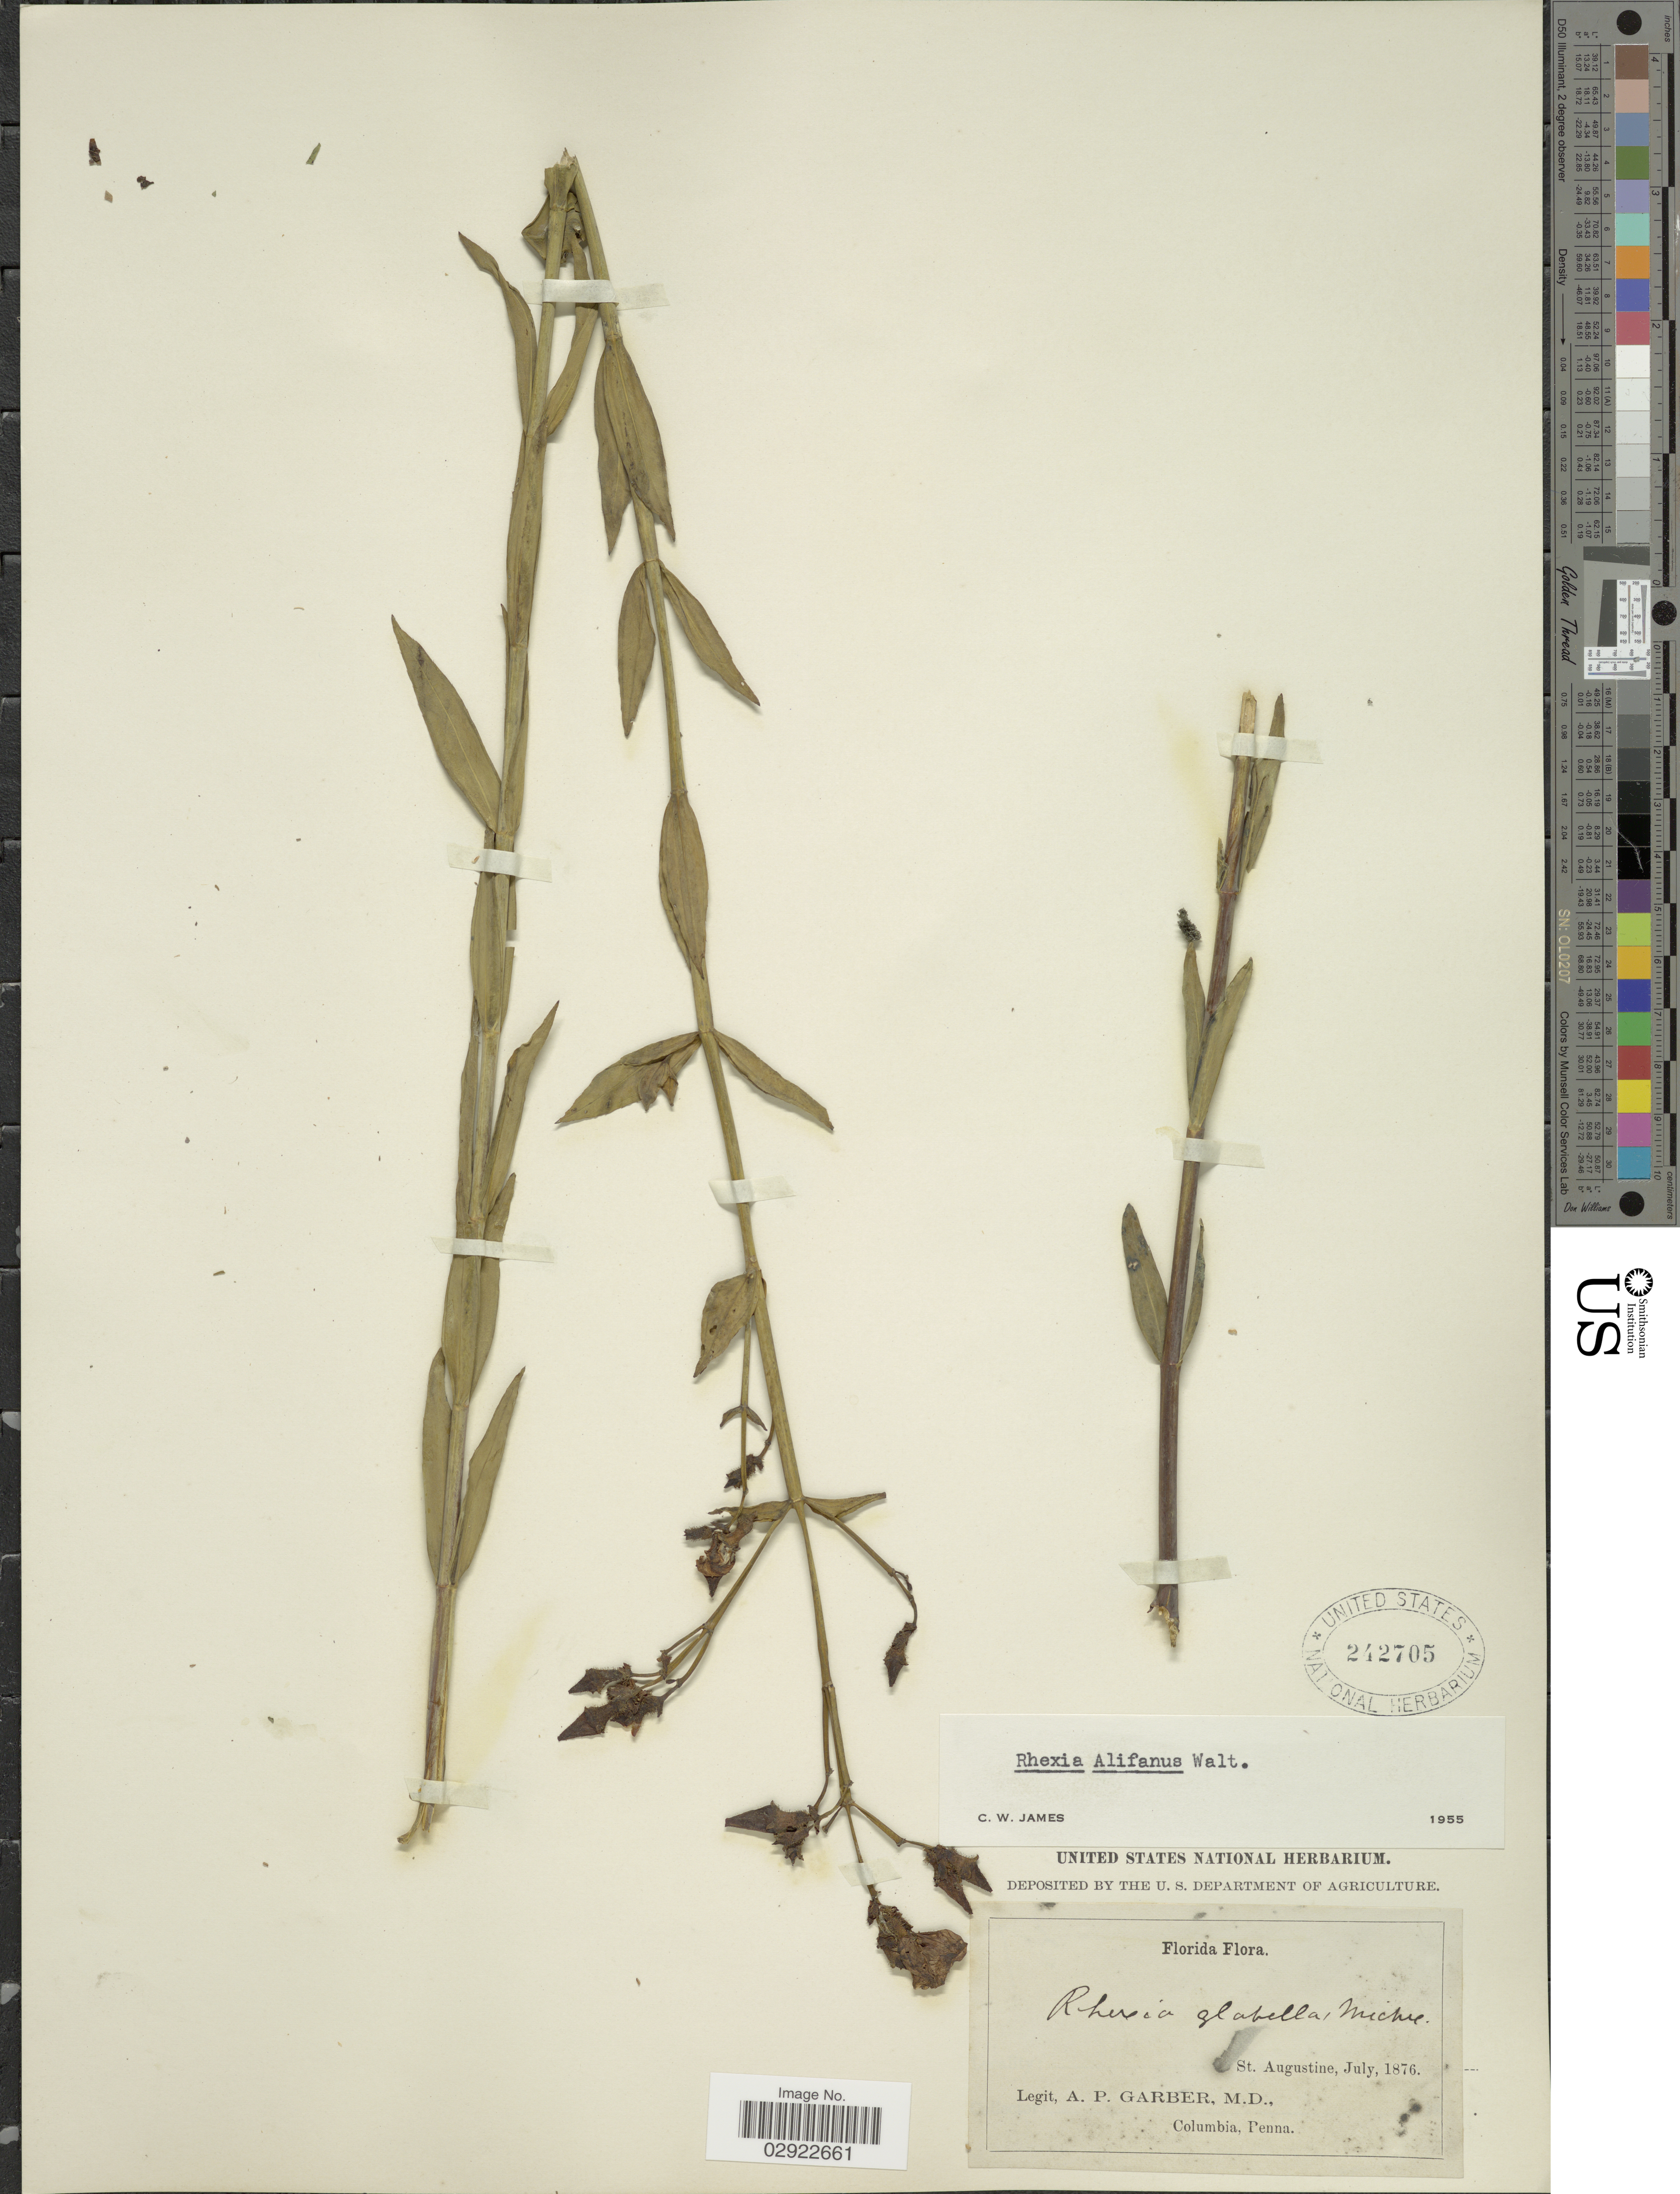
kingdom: Plantae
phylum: Tracheophyta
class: Magnoliopsida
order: Myrtales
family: Melastomataceae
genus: Rhexia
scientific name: Rhexia alifanus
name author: Walter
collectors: A. P. Garber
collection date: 1876-07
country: United States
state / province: Florida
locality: St. Augustine.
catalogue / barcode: US 242705